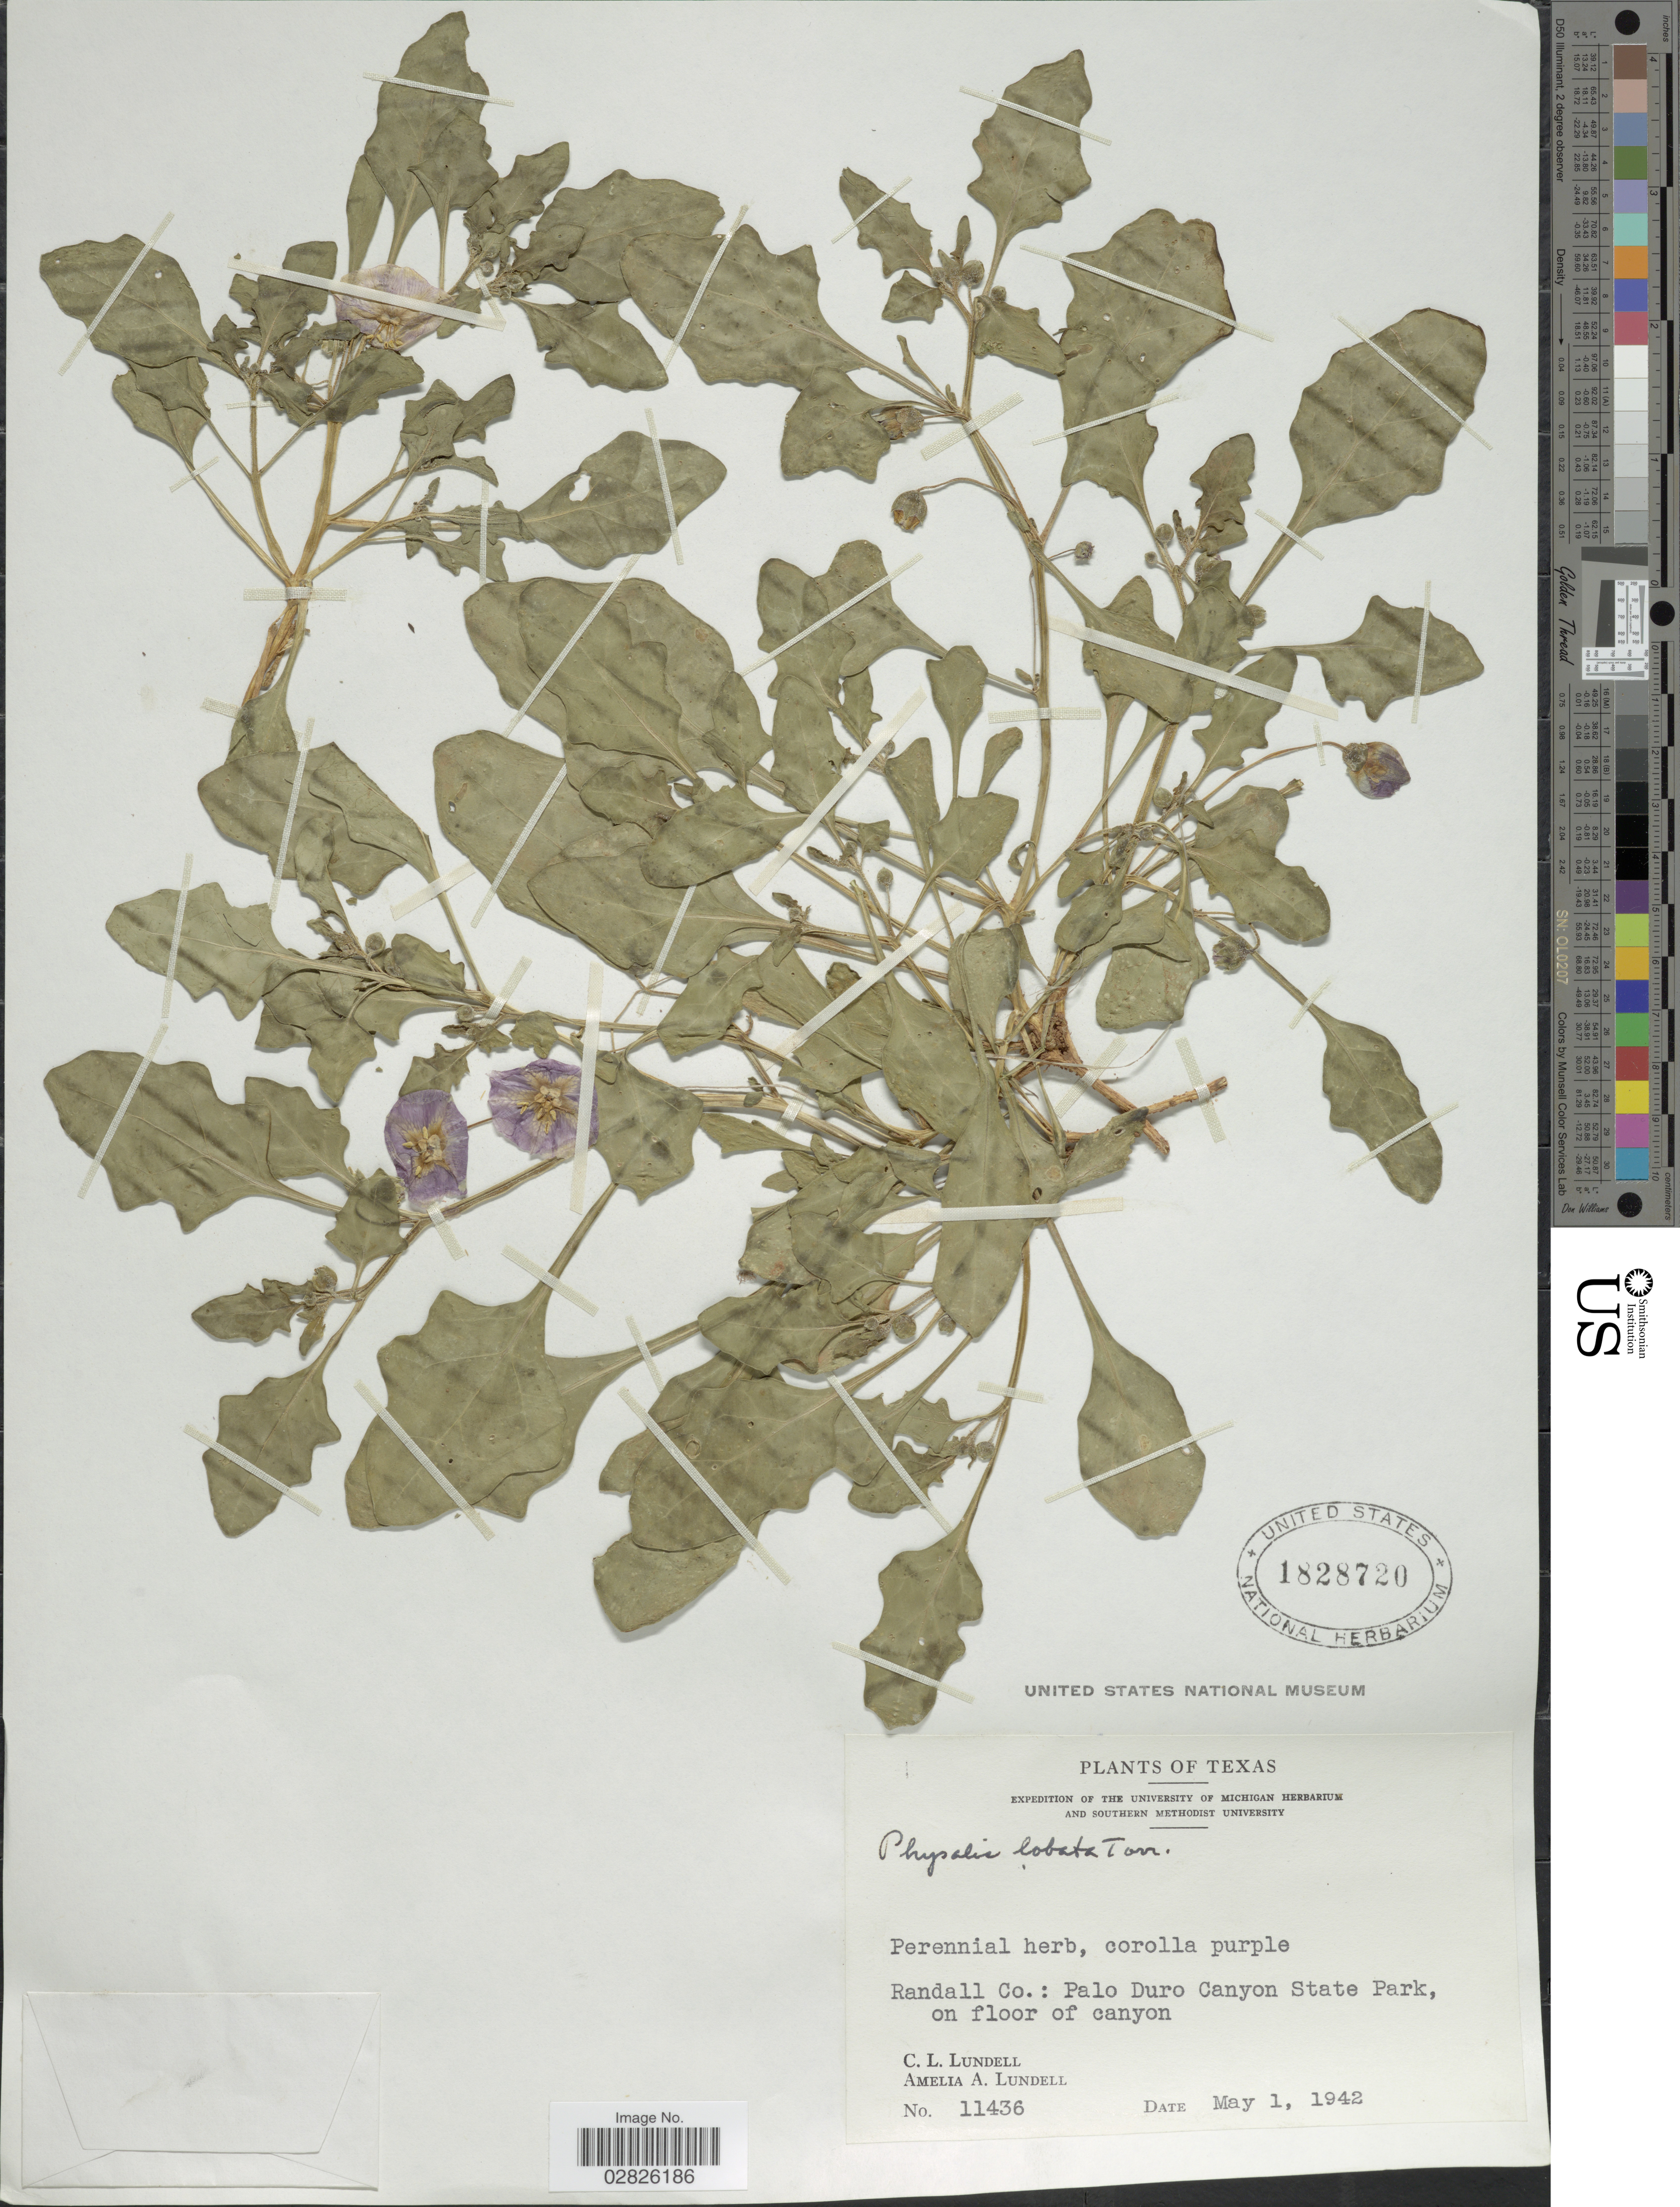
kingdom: Plantae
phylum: Tracheophyta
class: Magnoliopsida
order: Solanales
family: Solanaceae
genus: Quincula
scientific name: Quincula lobata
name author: (Torr.) Raf.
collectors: C. L. Lundell & A. A. Lundell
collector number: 11436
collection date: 1942-05-01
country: United States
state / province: Texas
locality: Randall Co.: Palo Duro Canyon State Park, on floor of canyon.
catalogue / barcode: US 1828720